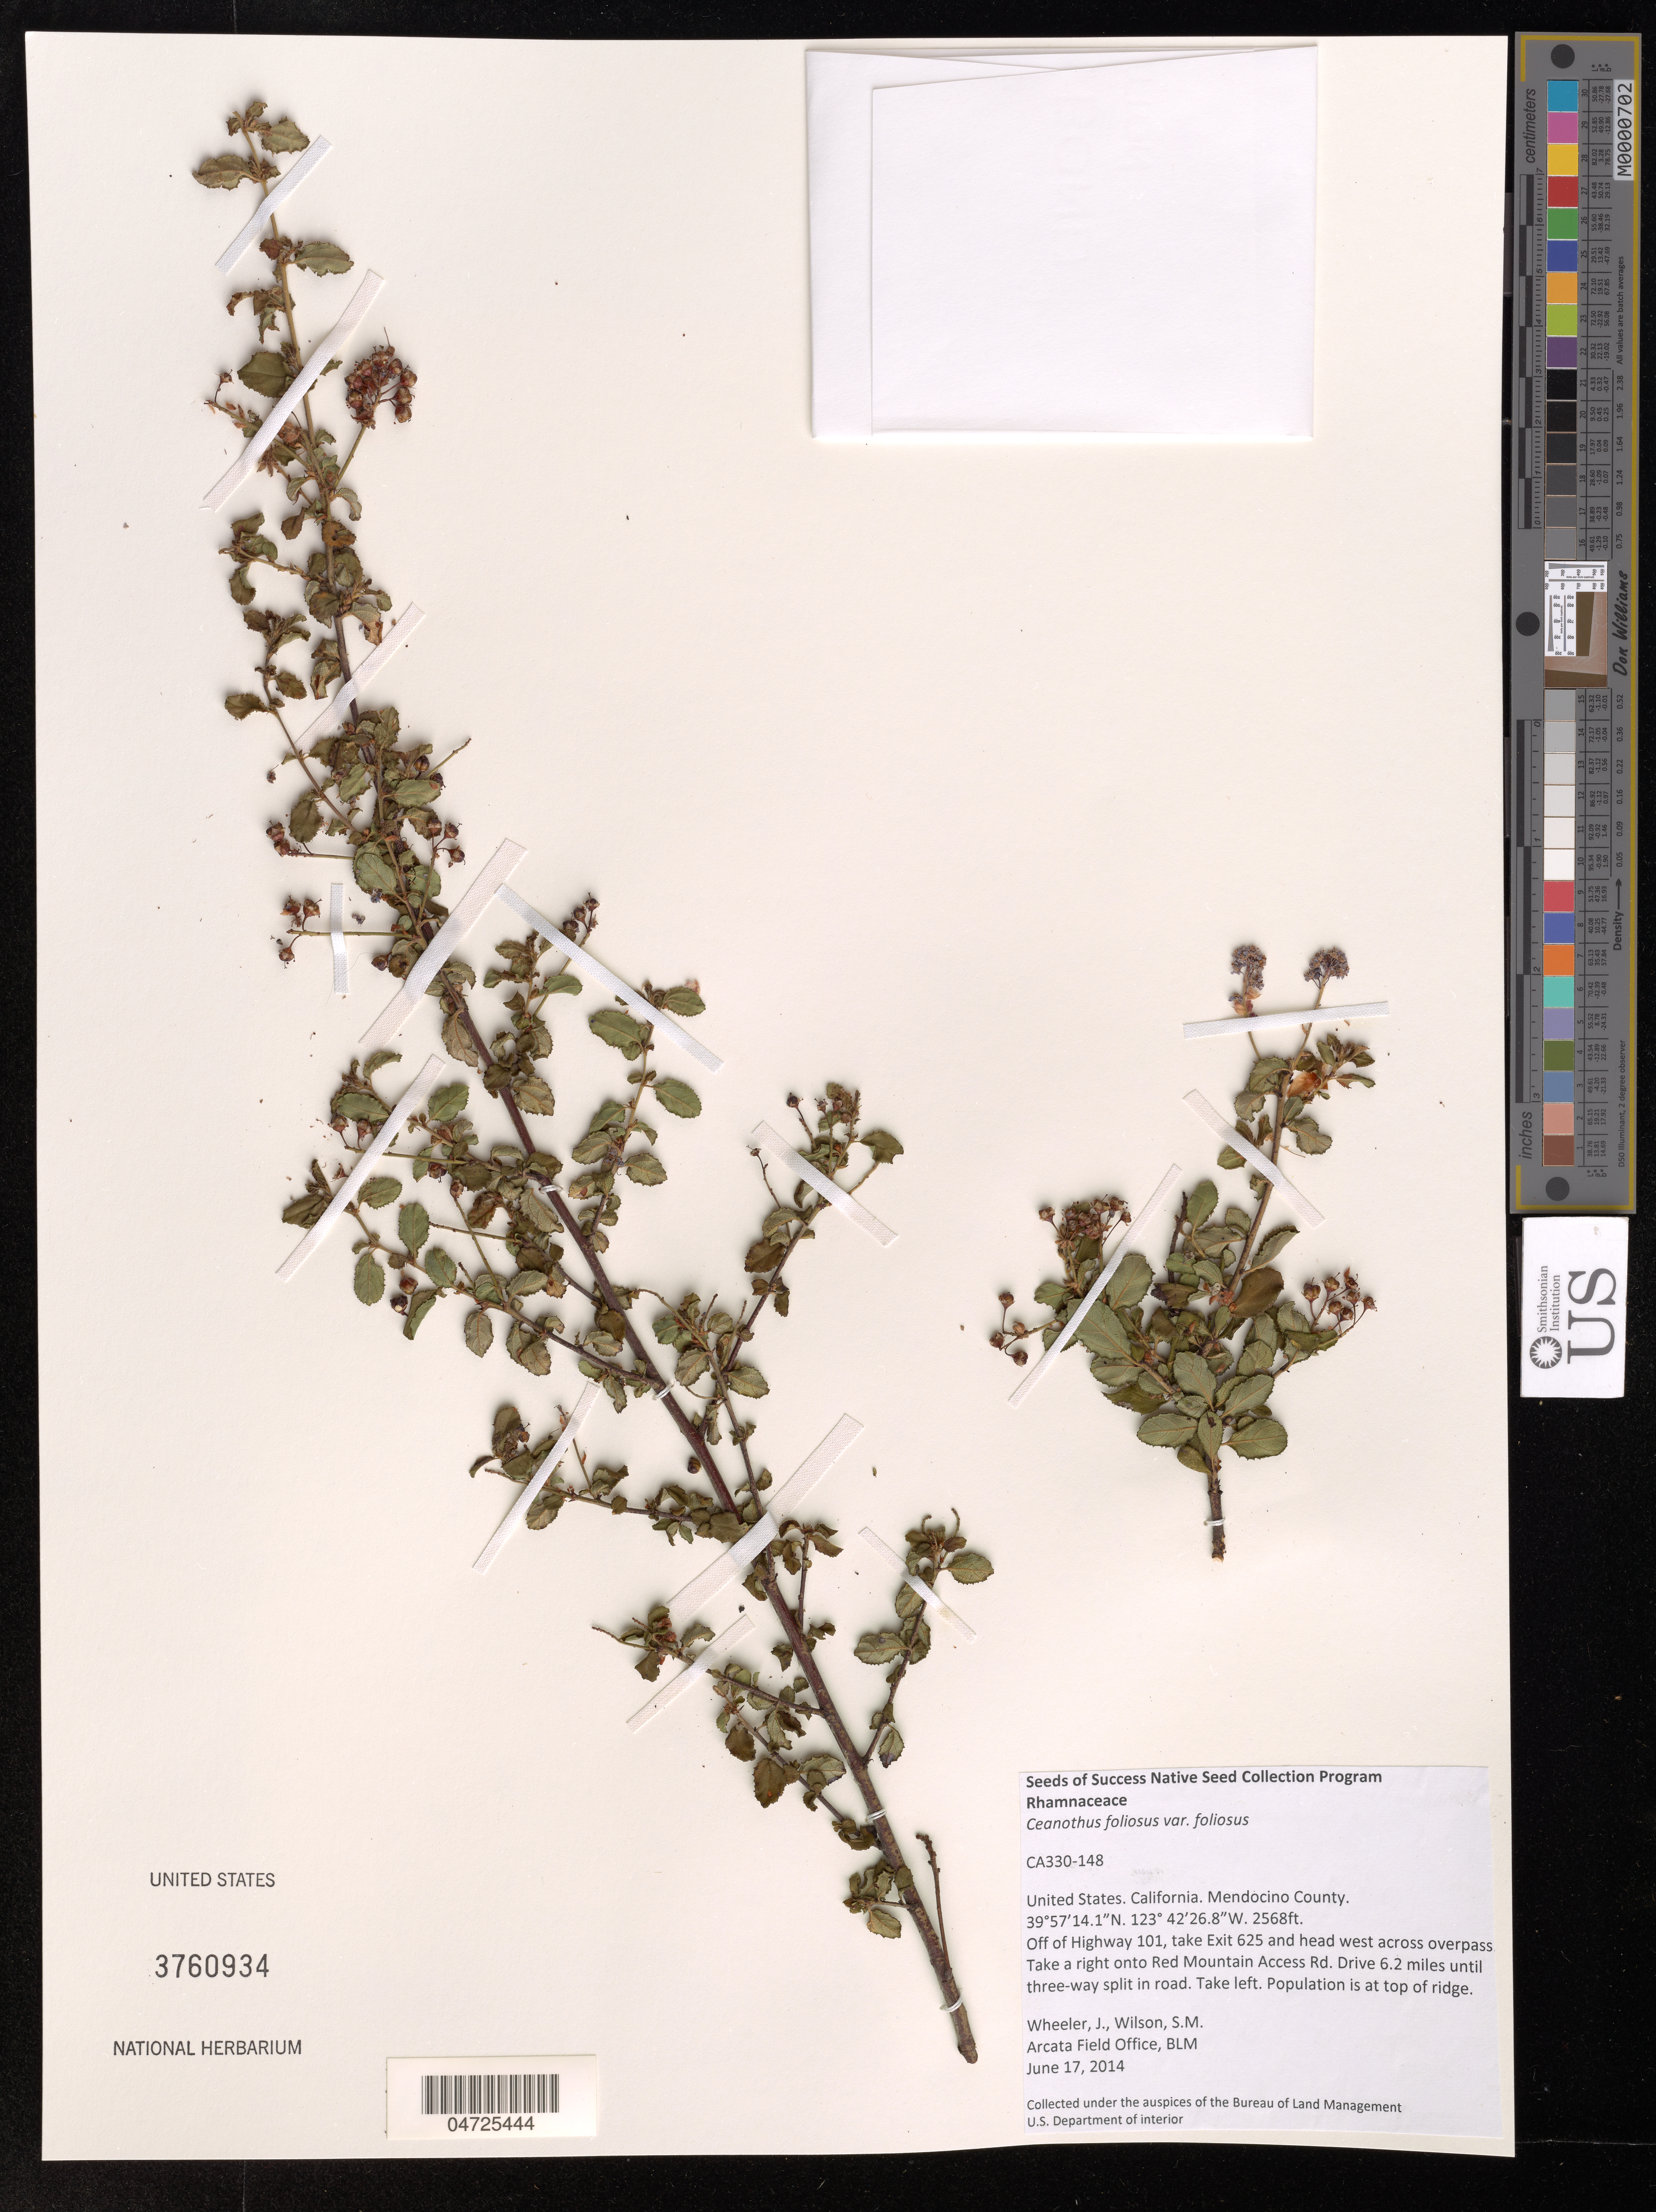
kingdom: Plantae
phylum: Tracheophyta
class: Magnoliopsida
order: Rosales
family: Rhamnaceae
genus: Ceanothus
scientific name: Ceanothus foliosus var. foliosus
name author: Parry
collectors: J. Wheeler & S. Wilson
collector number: CA330-148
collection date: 2014-06-17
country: United States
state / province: California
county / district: Mendocino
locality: Mendocino County. Off of Highway 101, take Exit 625 and head west across overpass. Take a right onto Red Mountain Access Rd. Drive 6.2 miles until three-way split in road. Take left. Population is at top of ridge.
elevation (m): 783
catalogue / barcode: US 3760934